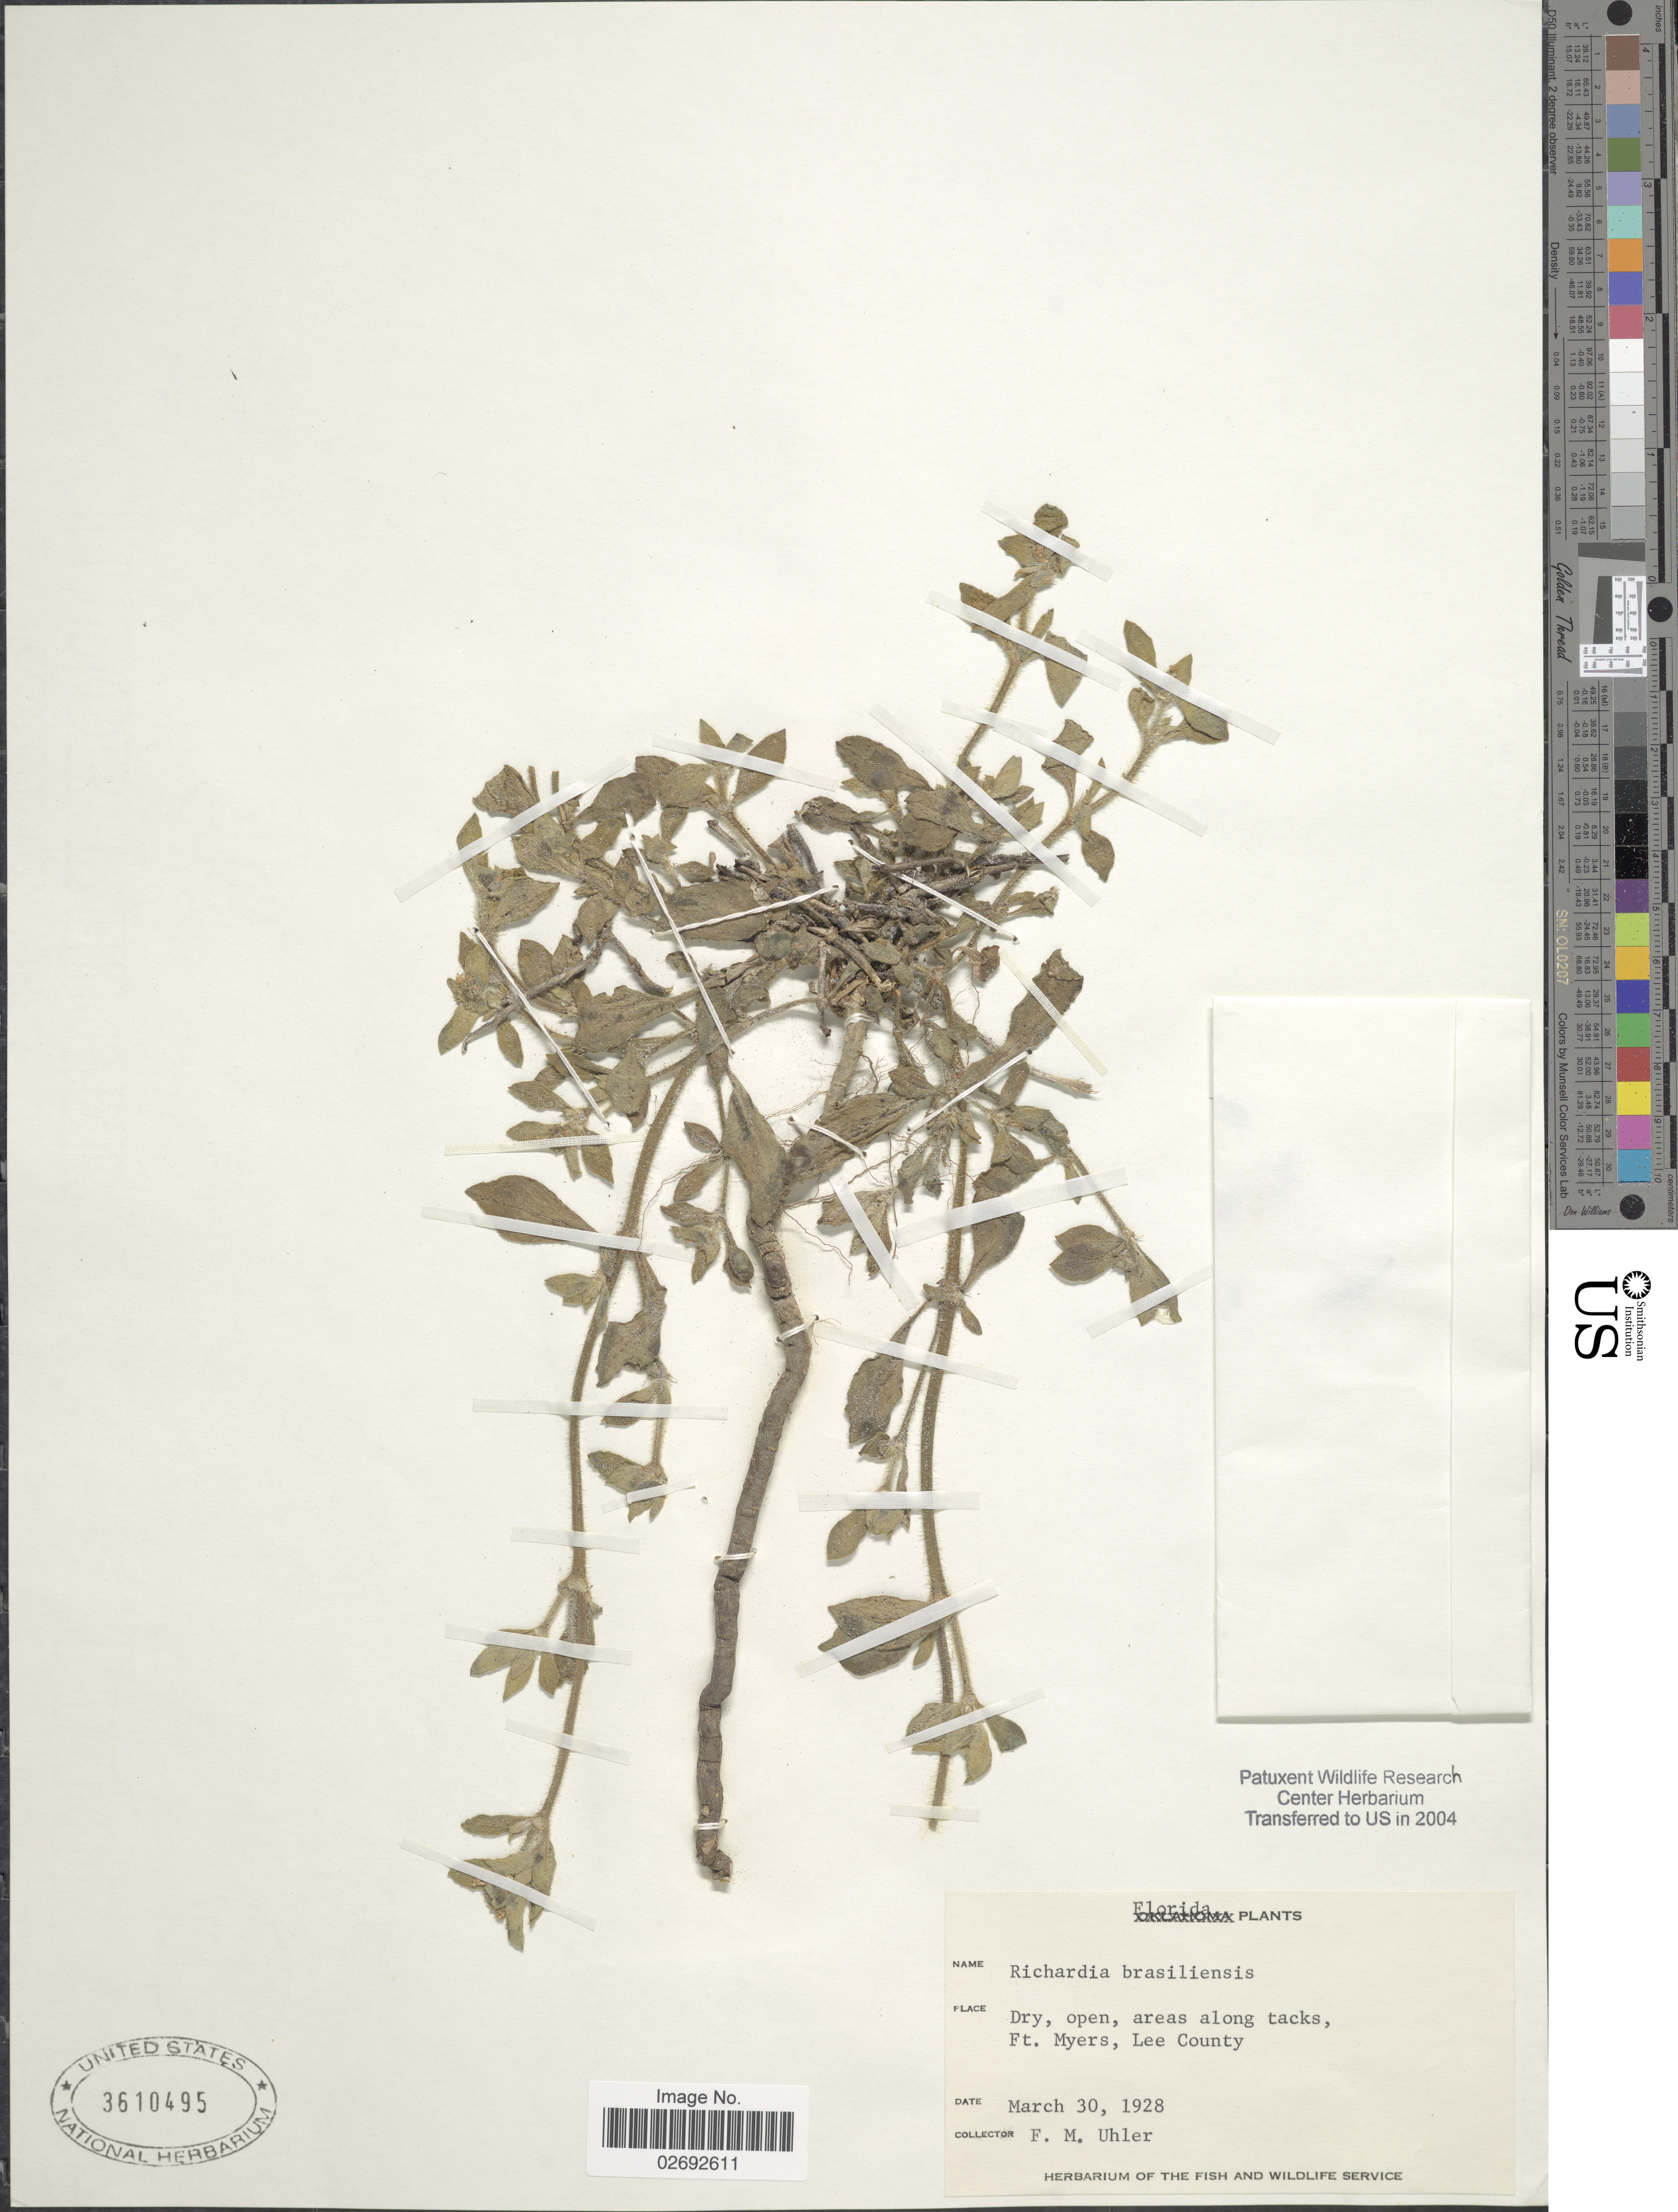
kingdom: Plantae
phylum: Tracheophyta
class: Magnoliopsida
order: Gentianales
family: Rubiaceae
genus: Richardia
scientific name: Richardia brasiliensis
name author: Gomes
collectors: F. M. Uhler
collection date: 1928-03-30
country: United States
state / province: Florida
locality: Dry, open, areas along tacks, Ft. Myers, Lee County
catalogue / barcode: US 3610495